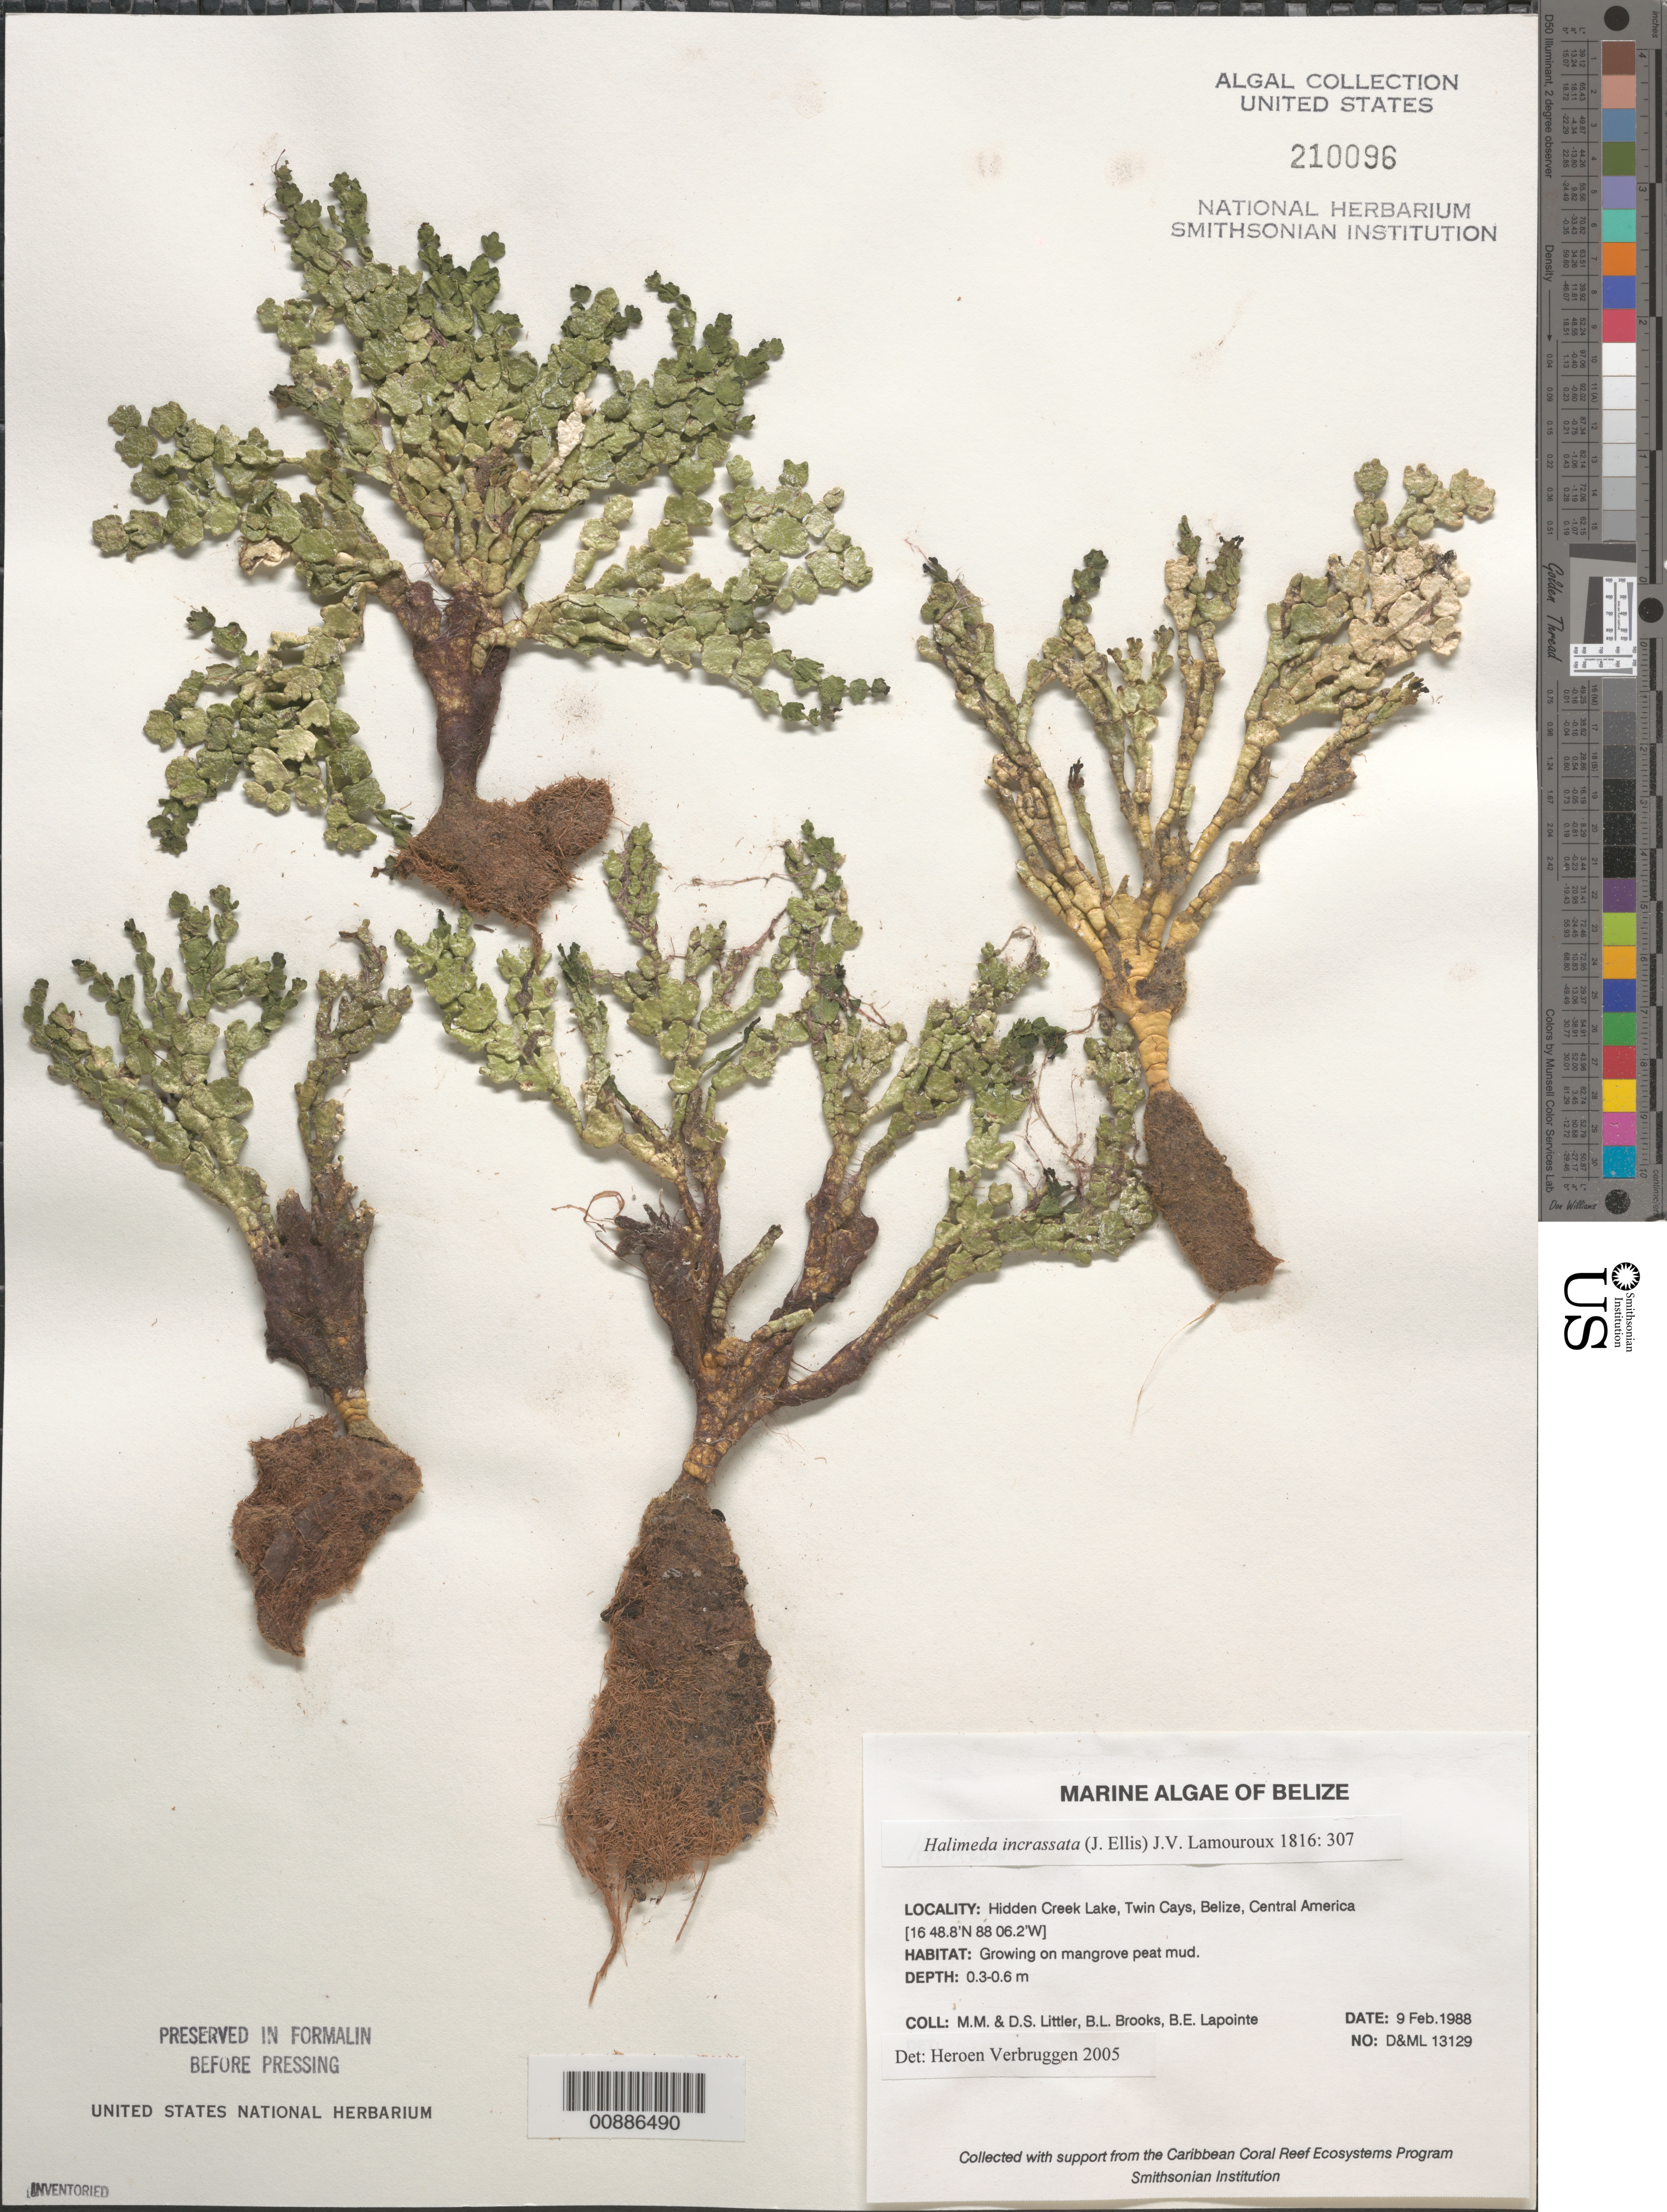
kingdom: Plantae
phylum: Chlorophyta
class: Ulvophyceae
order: Bryopsidales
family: Halimedaceae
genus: Halimeda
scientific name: Halimeda incrassata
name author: (J. Ellis) J.V.Lamouroux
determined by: Verbruggen, H.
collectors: M. M. Littler, D. S. Littler, B. Brooks & B. Lapointe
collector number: D&ML 13129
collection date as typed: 09 Feb 1988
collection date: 1988-02-09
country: Belize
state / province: Stann Creek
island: Twin Cays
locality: Hidden Creek Lake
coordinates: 16 48.8'N, 88 06.2'W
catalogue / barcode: US 210096